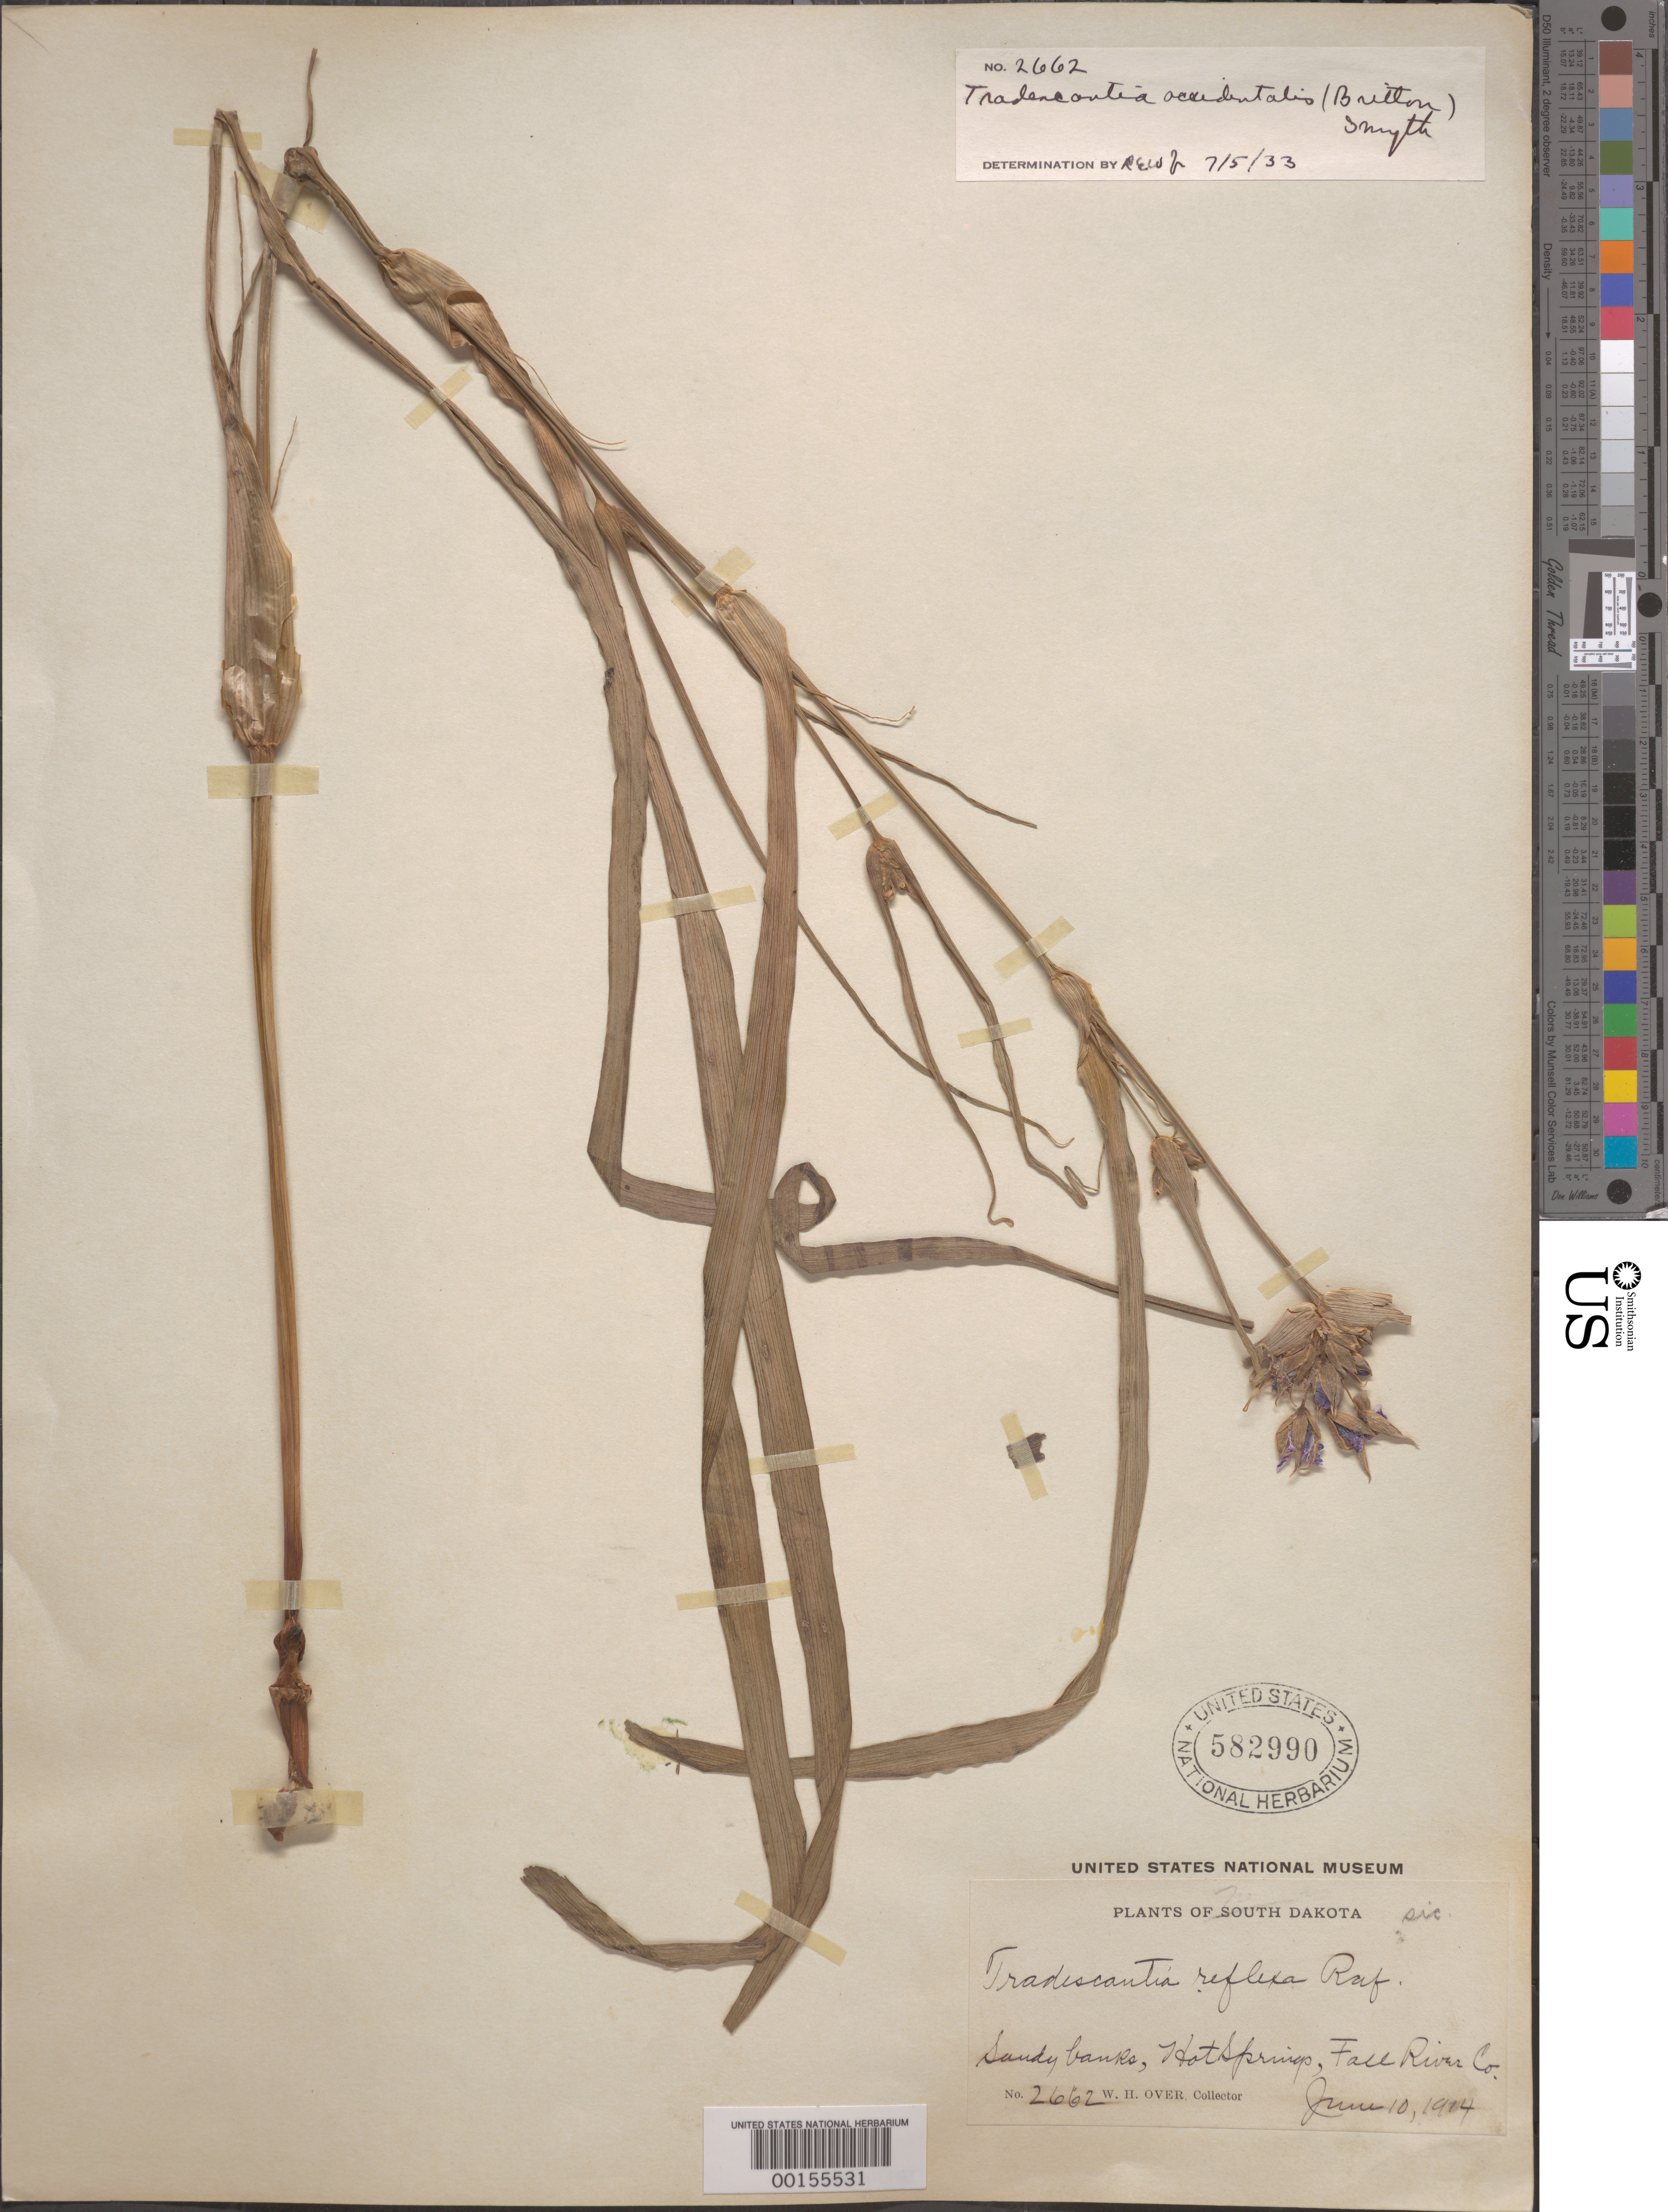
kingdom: Plantae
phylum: Tracheophyta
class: Liliopsida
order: Commelinales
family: Commelinaceae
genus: Tradescantia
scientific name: Tradescantia occidentalis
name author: (Britton) Smyth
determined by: Woodward, R. E.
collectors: W. Over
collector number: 2662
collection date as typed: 10 Jun 1914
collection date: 1914-06-10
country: United States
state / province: South Dakota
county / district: Fall River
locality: Hot springs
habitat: Sandy banks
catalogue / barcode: US 582990